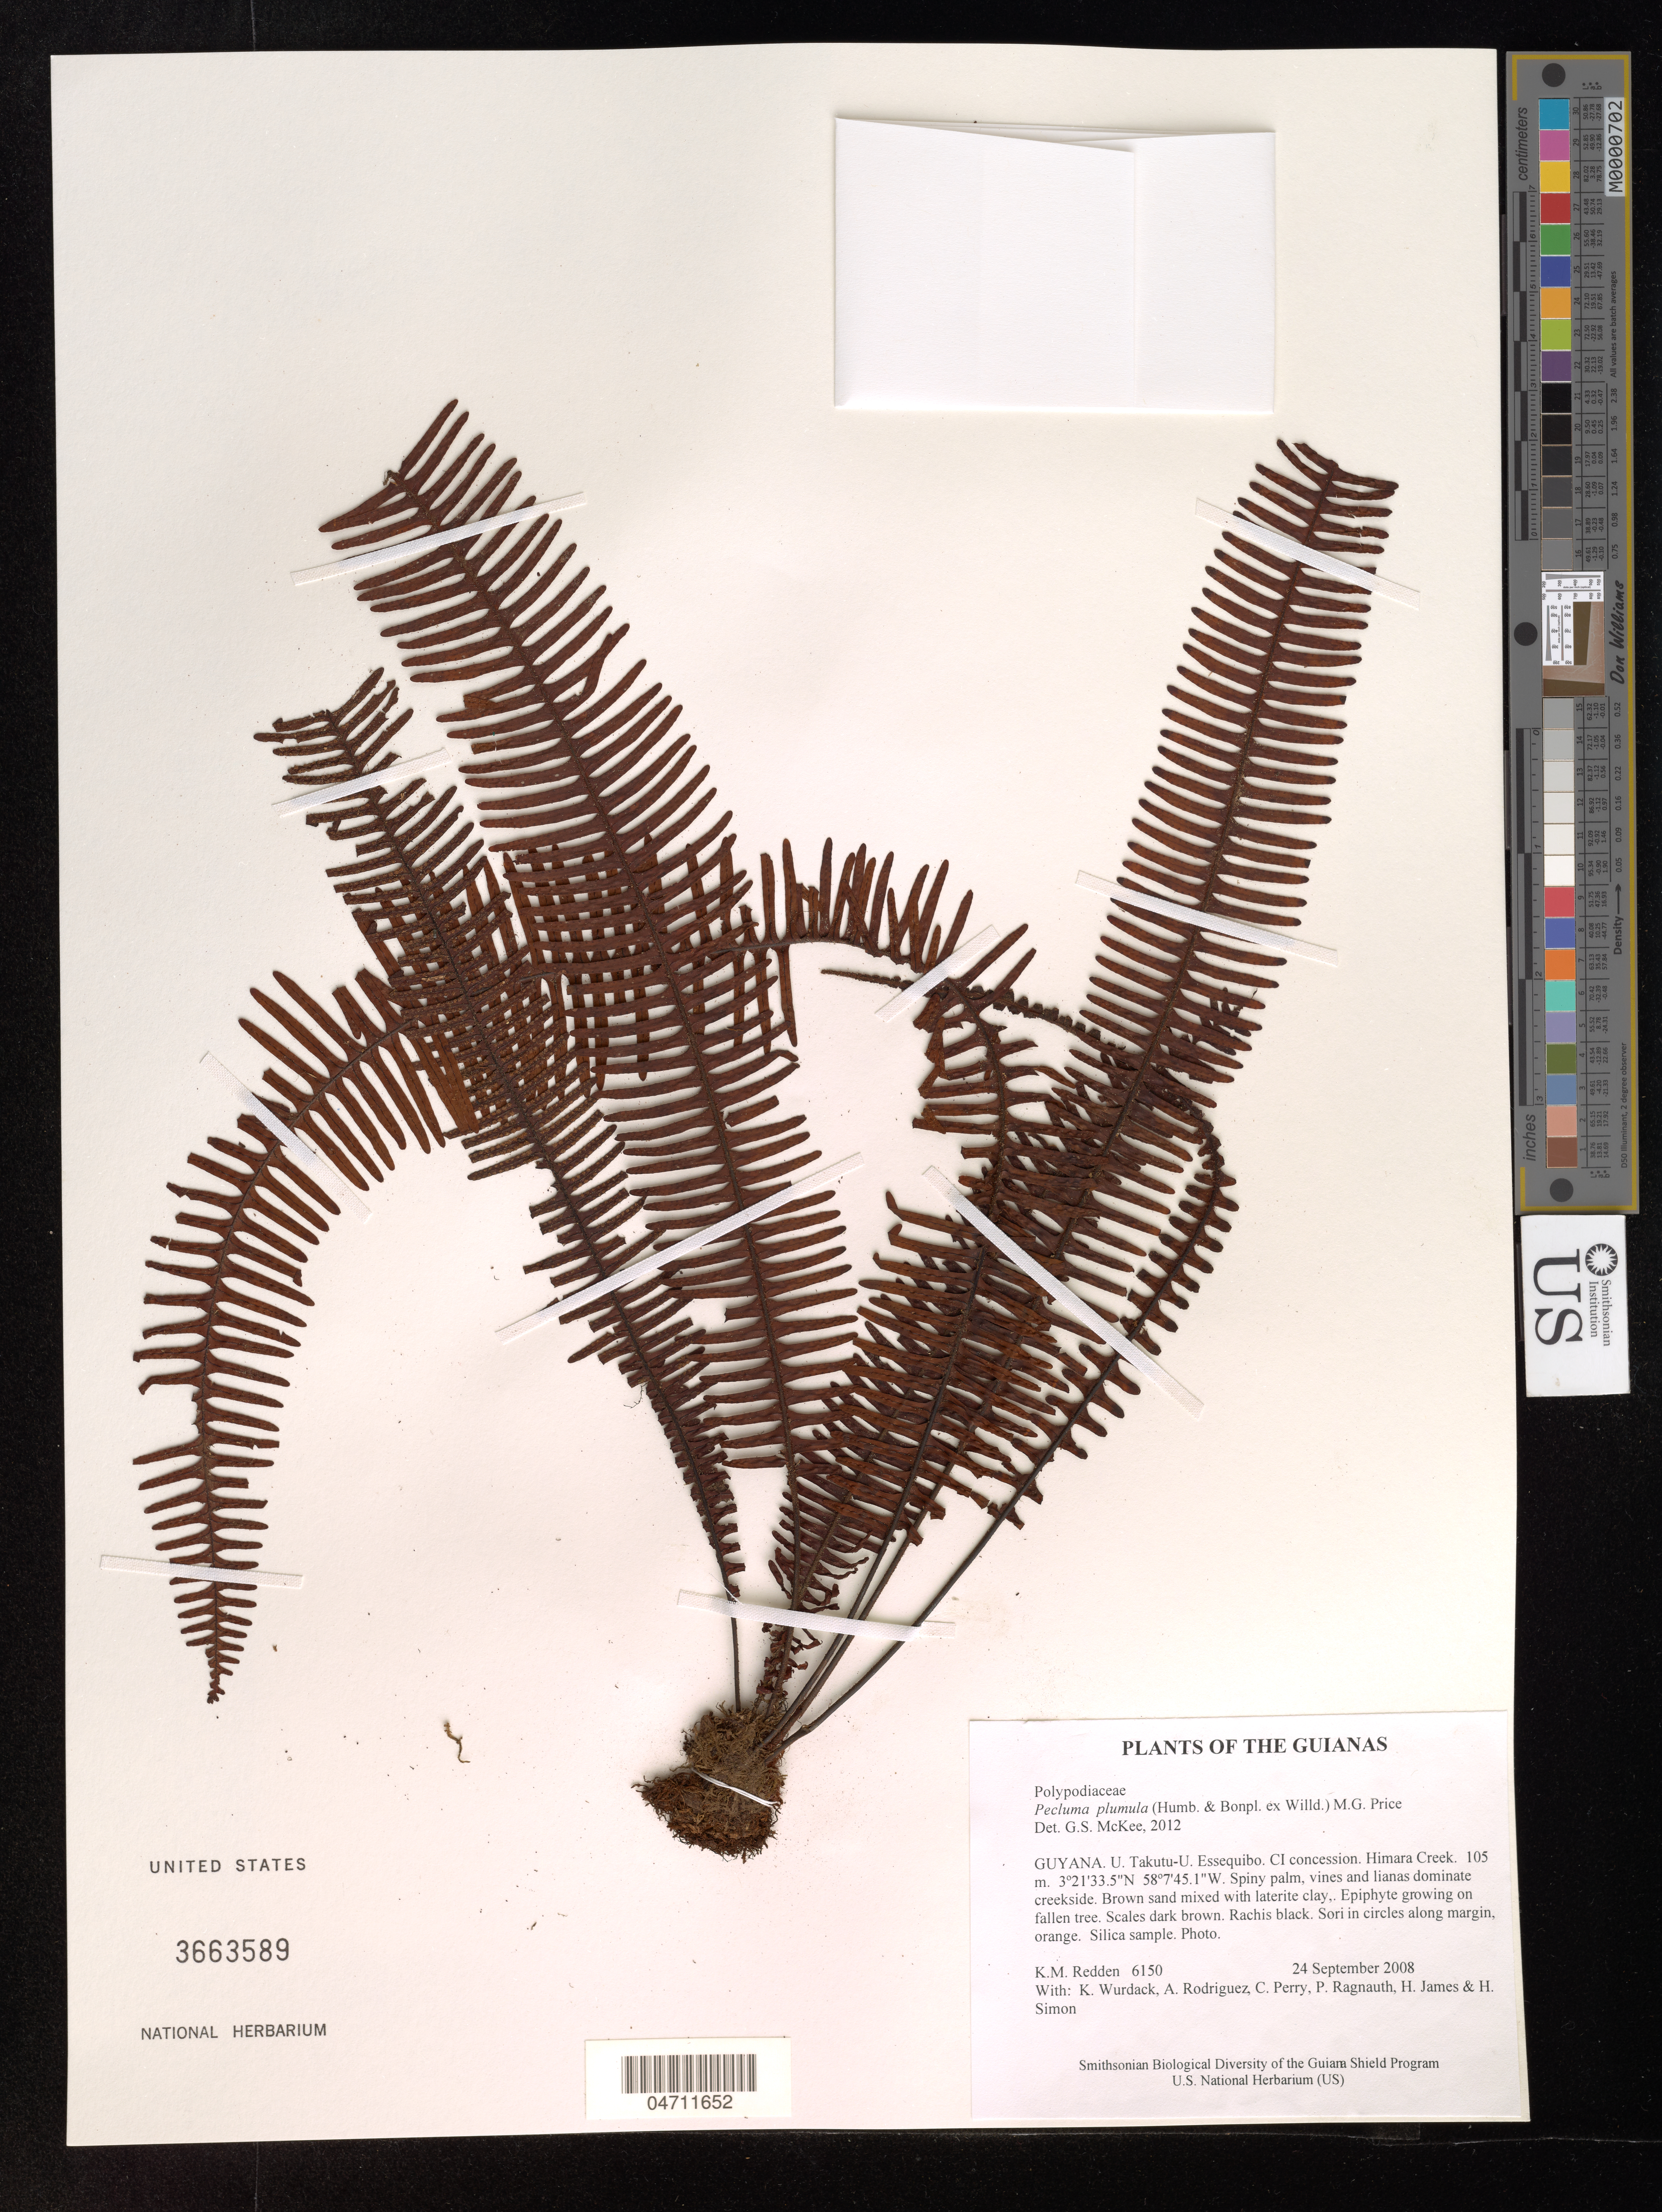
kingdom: Plantae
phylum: Tracheophyta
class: Polypodiopsida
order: Polypodiales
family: Polypodiaceae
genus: Pecluma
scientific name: Pecluma plumula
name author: (Humb. & Bonpl. ex Willd.) M.G. Price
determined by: McKee, G. S., (US), NMNH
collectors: K. M. Redden, K. Wurdack, A. Rodriguez, C. Perry, P. Ragnauth, H. James & H. Simon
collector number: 6150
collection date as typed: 24 September 2008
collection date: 2008-09-24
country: Guyana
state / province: U. Takutu-U. Essequibo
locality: CI concession. Himara Creek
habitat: Spiny palm, vines and lianas dominate creekside. Brown sand mixed with laterite clay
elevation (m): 105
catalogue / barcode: US 3663589